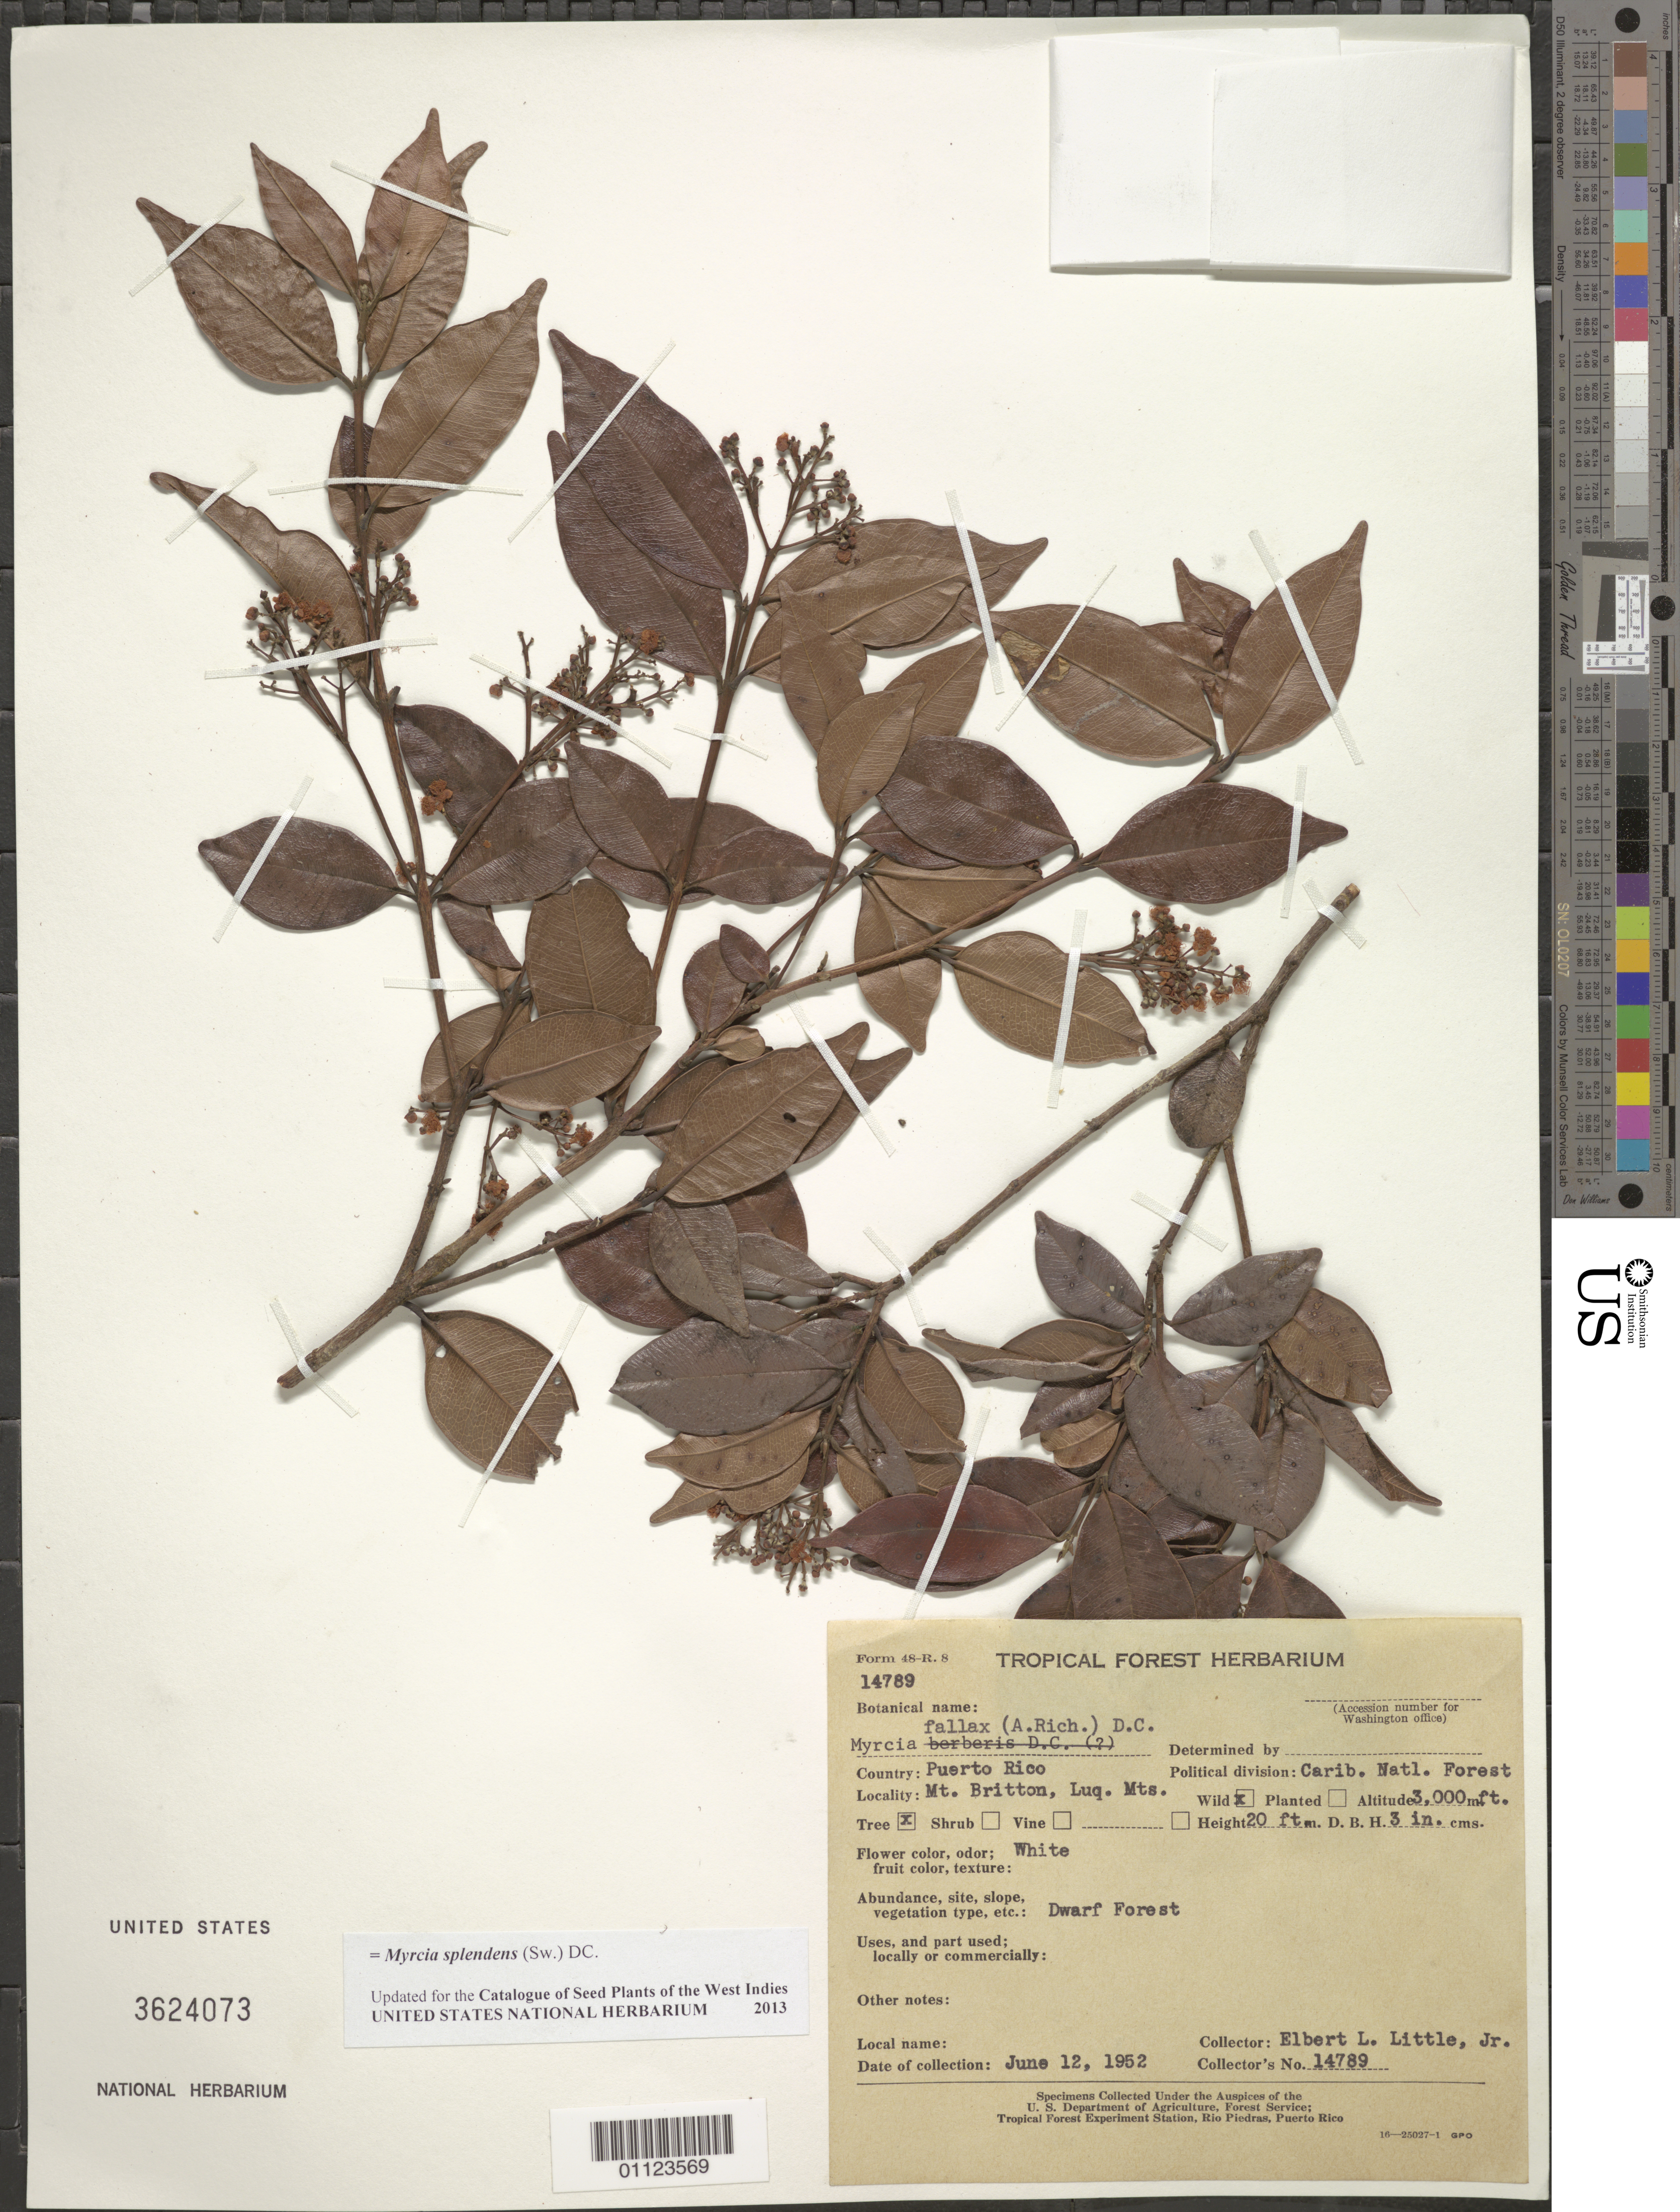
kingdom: Plantae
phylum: Tracheophyta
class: Magnoliopsida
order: Myrtales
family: Myrtaceae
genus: Myrcia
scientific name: Myrcia splendens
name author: (Sw.) DC.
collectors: E. L. Little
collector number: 14789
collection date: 1952-06-12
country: Puerto Rico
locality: Caribbean Nat'l. Forest, Luquillo Mts., Mt. Britton.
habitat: Dwarf forest.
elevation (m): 914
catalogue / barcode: US 3624073